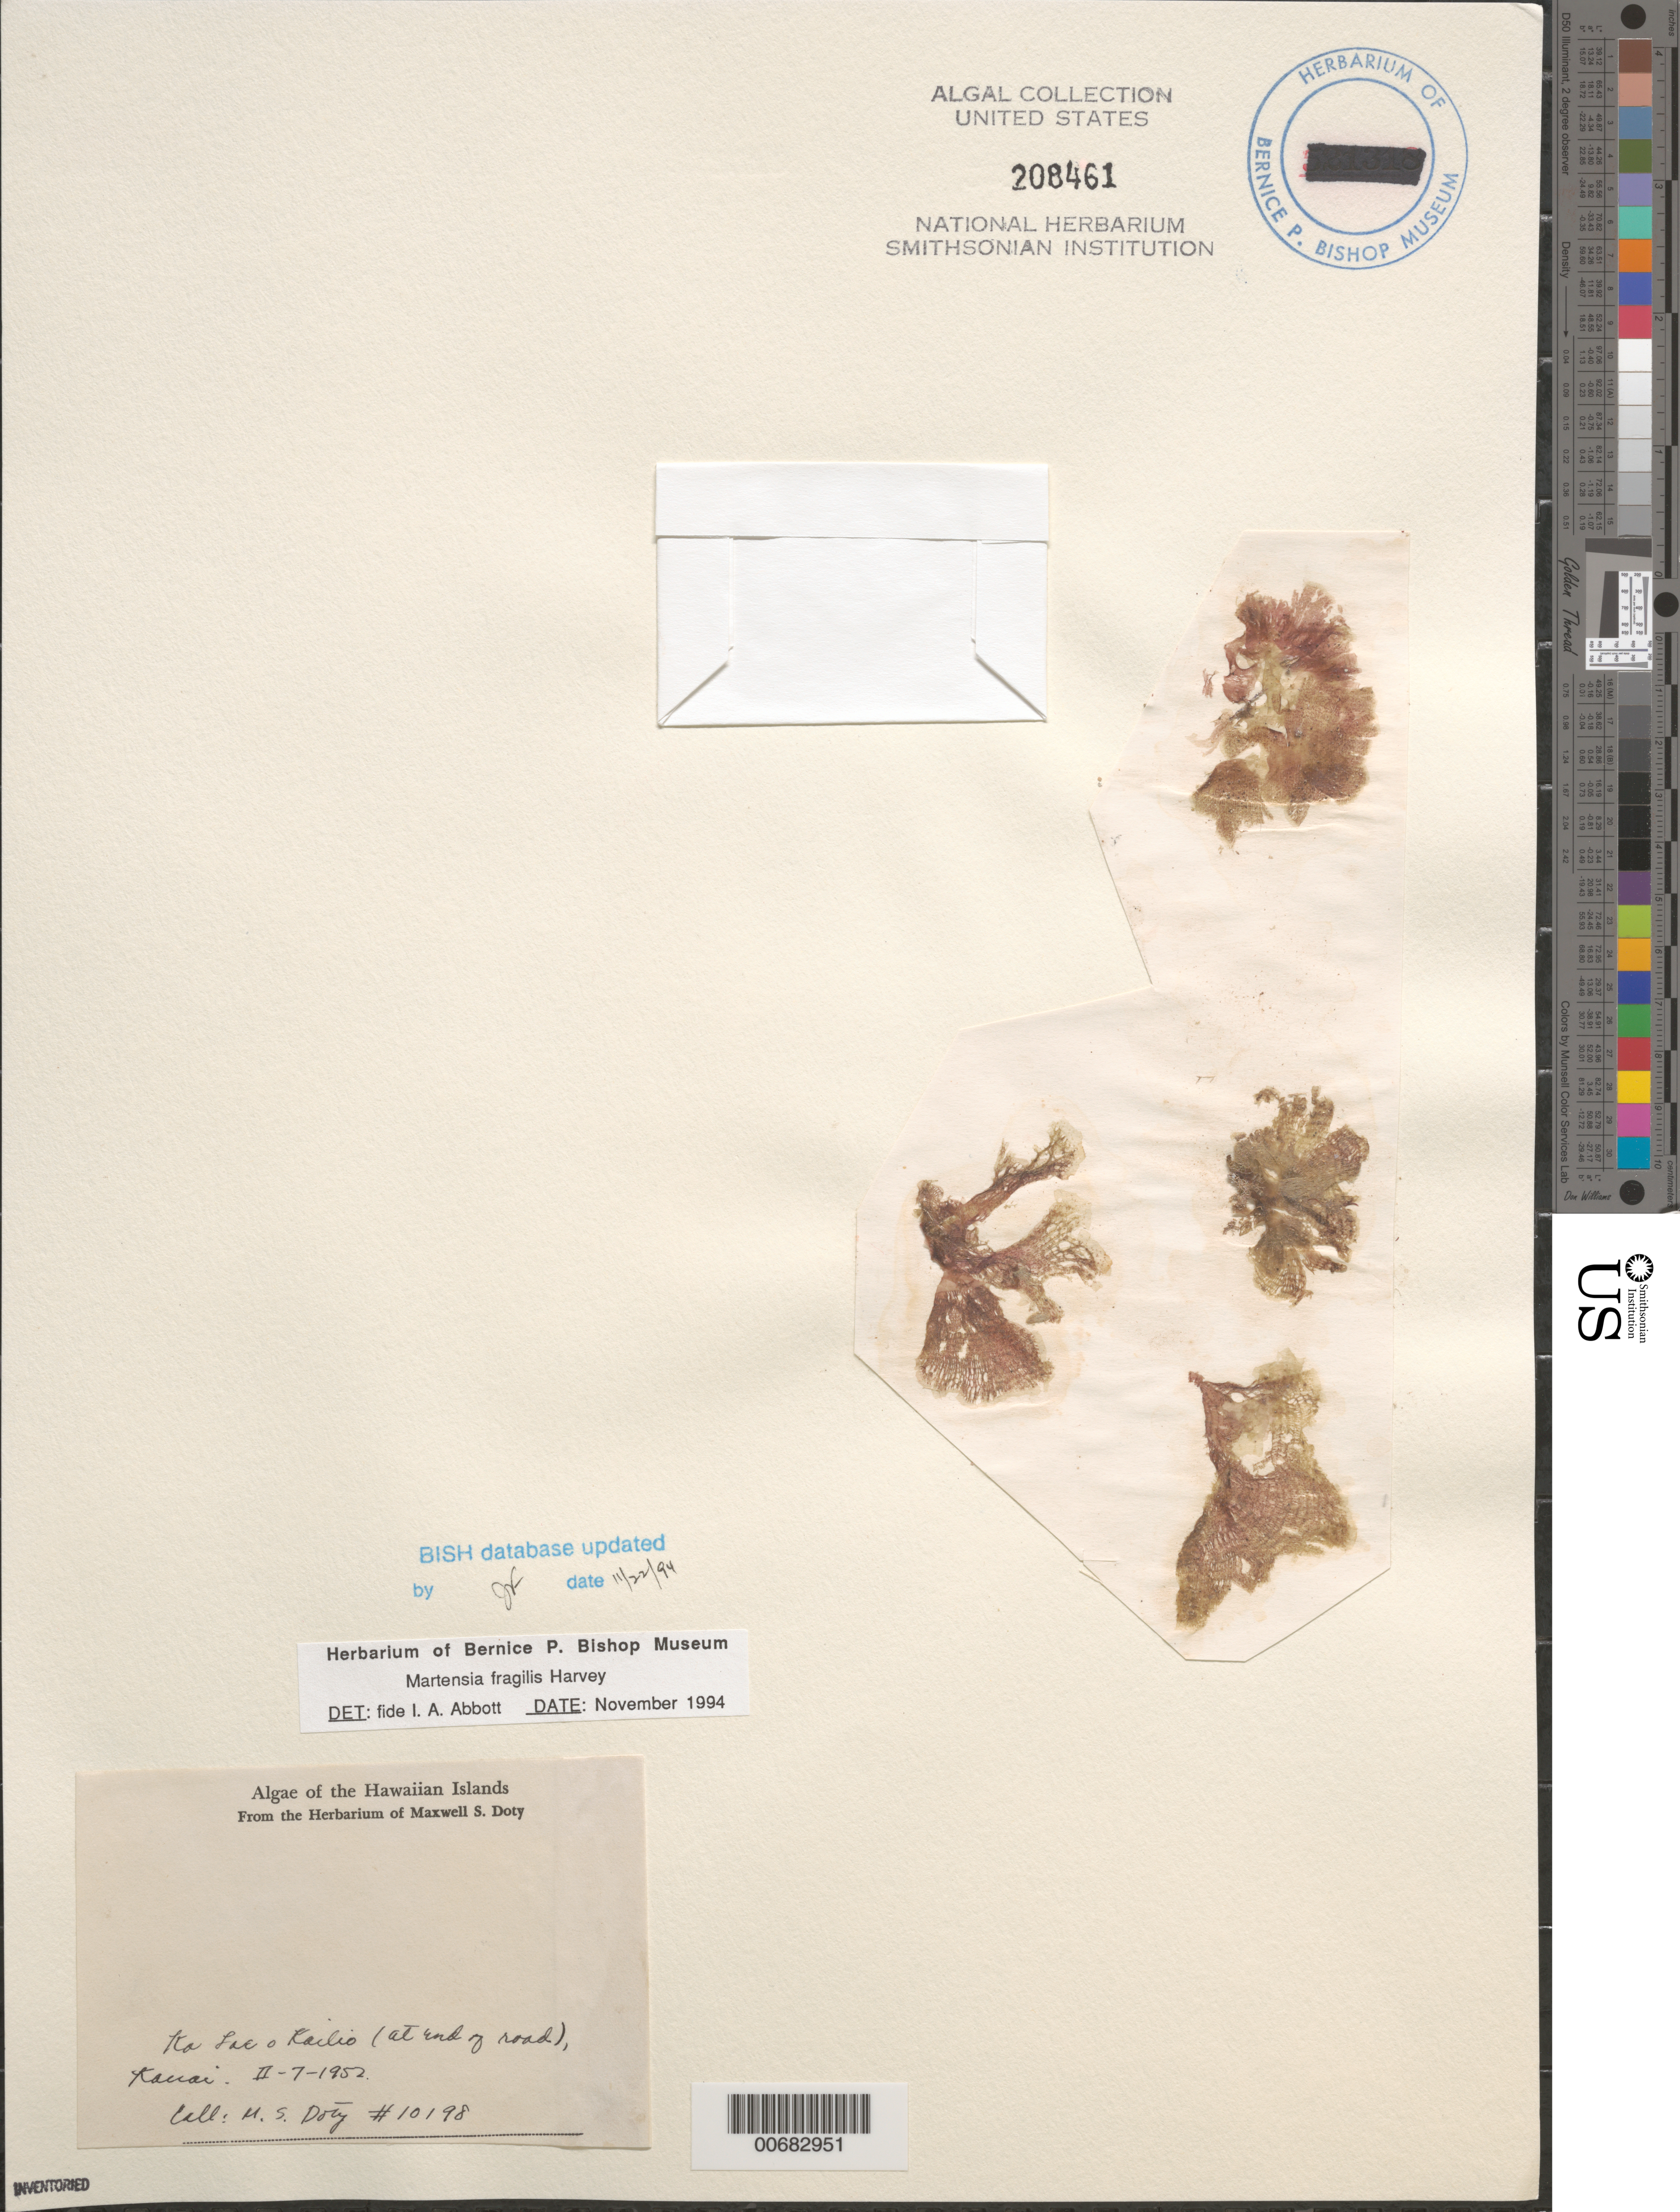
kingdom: Plantae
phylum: Rhodophyta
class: Florideophyceae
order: Ceramiales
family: Delesseriaceae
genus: Martensia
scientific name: Martensia fragilis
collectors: M. S. Doty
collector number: MSD 10198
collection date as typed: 07 Feb 1952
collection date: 1952-02-07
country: United States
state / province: Hawaii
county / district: Kauai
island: Kaua'i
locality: Ka Lae o Kailio, at end of road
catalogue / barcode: US 208461